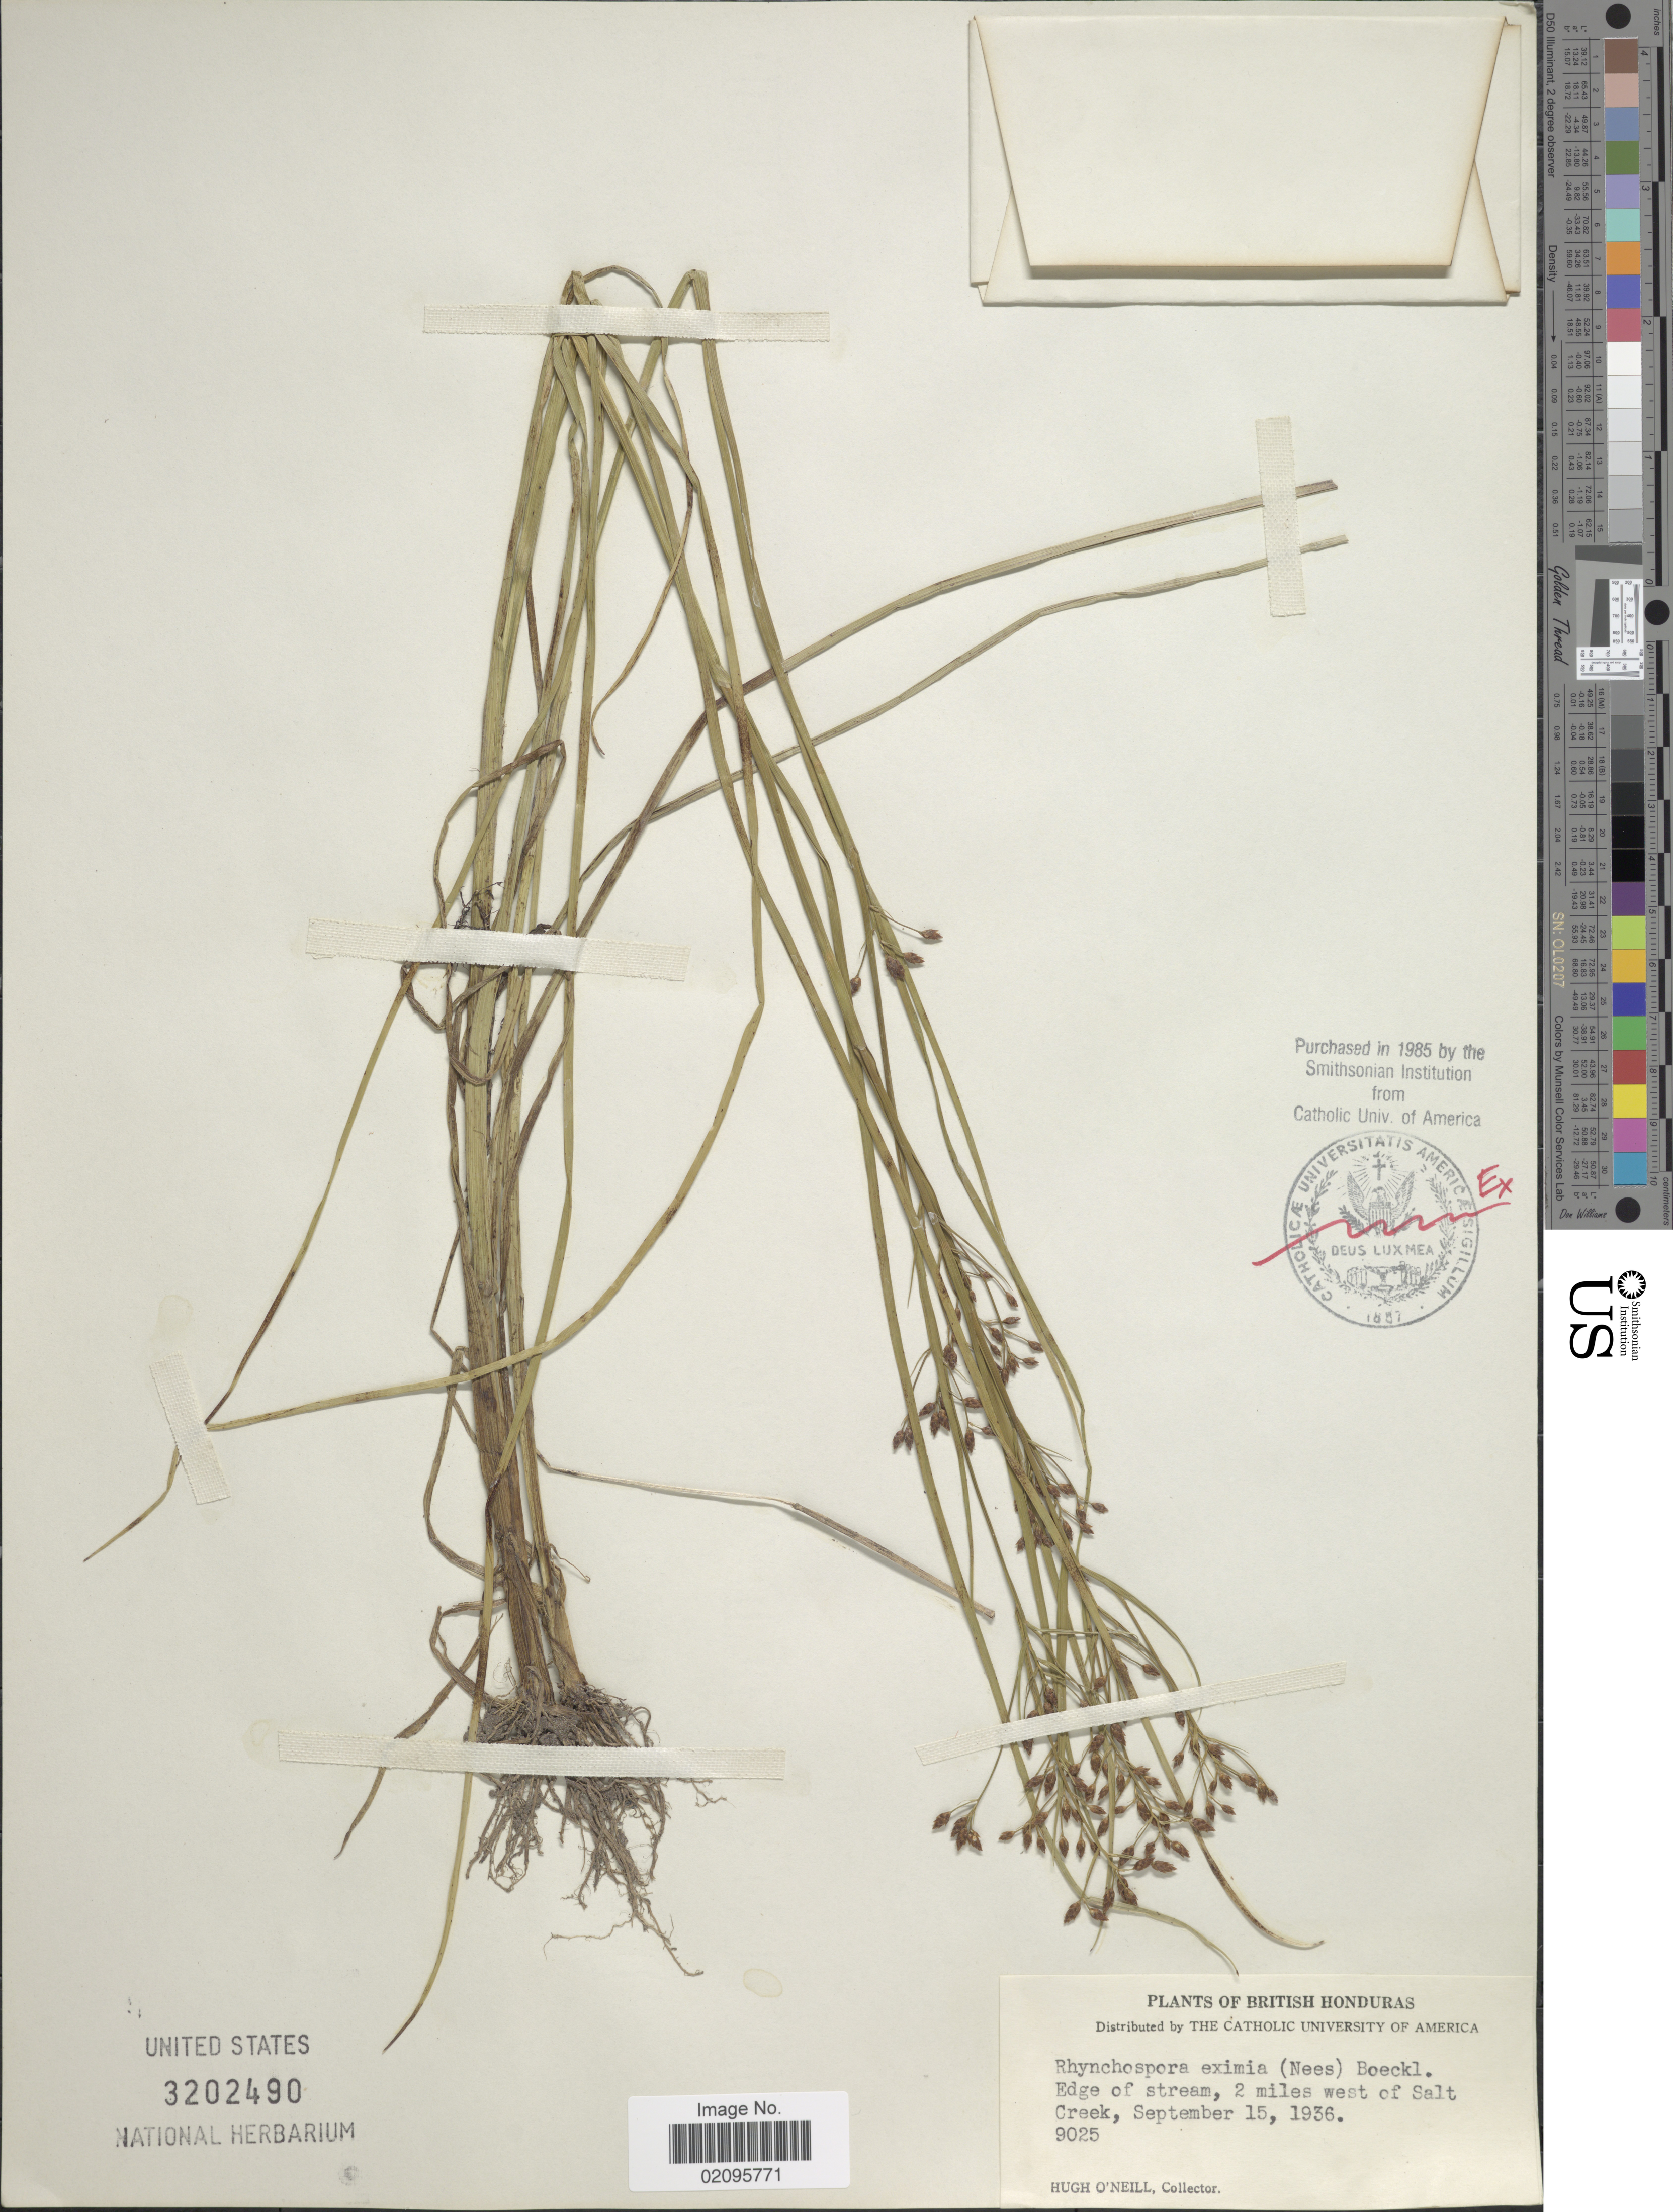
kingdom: Plantae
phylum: Tracheophyta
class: Liliopsida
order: Poales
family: Cyperaceae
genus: Rhynchospora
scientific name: Rhynchospora eximia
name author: (Nees) Boeckeler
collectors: H. O'Neill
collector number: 9025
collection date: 1936-09-15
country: Belize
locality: British Honduras, edge of stream, 2 miles west of Salt Creek.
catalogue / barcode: US 3202490